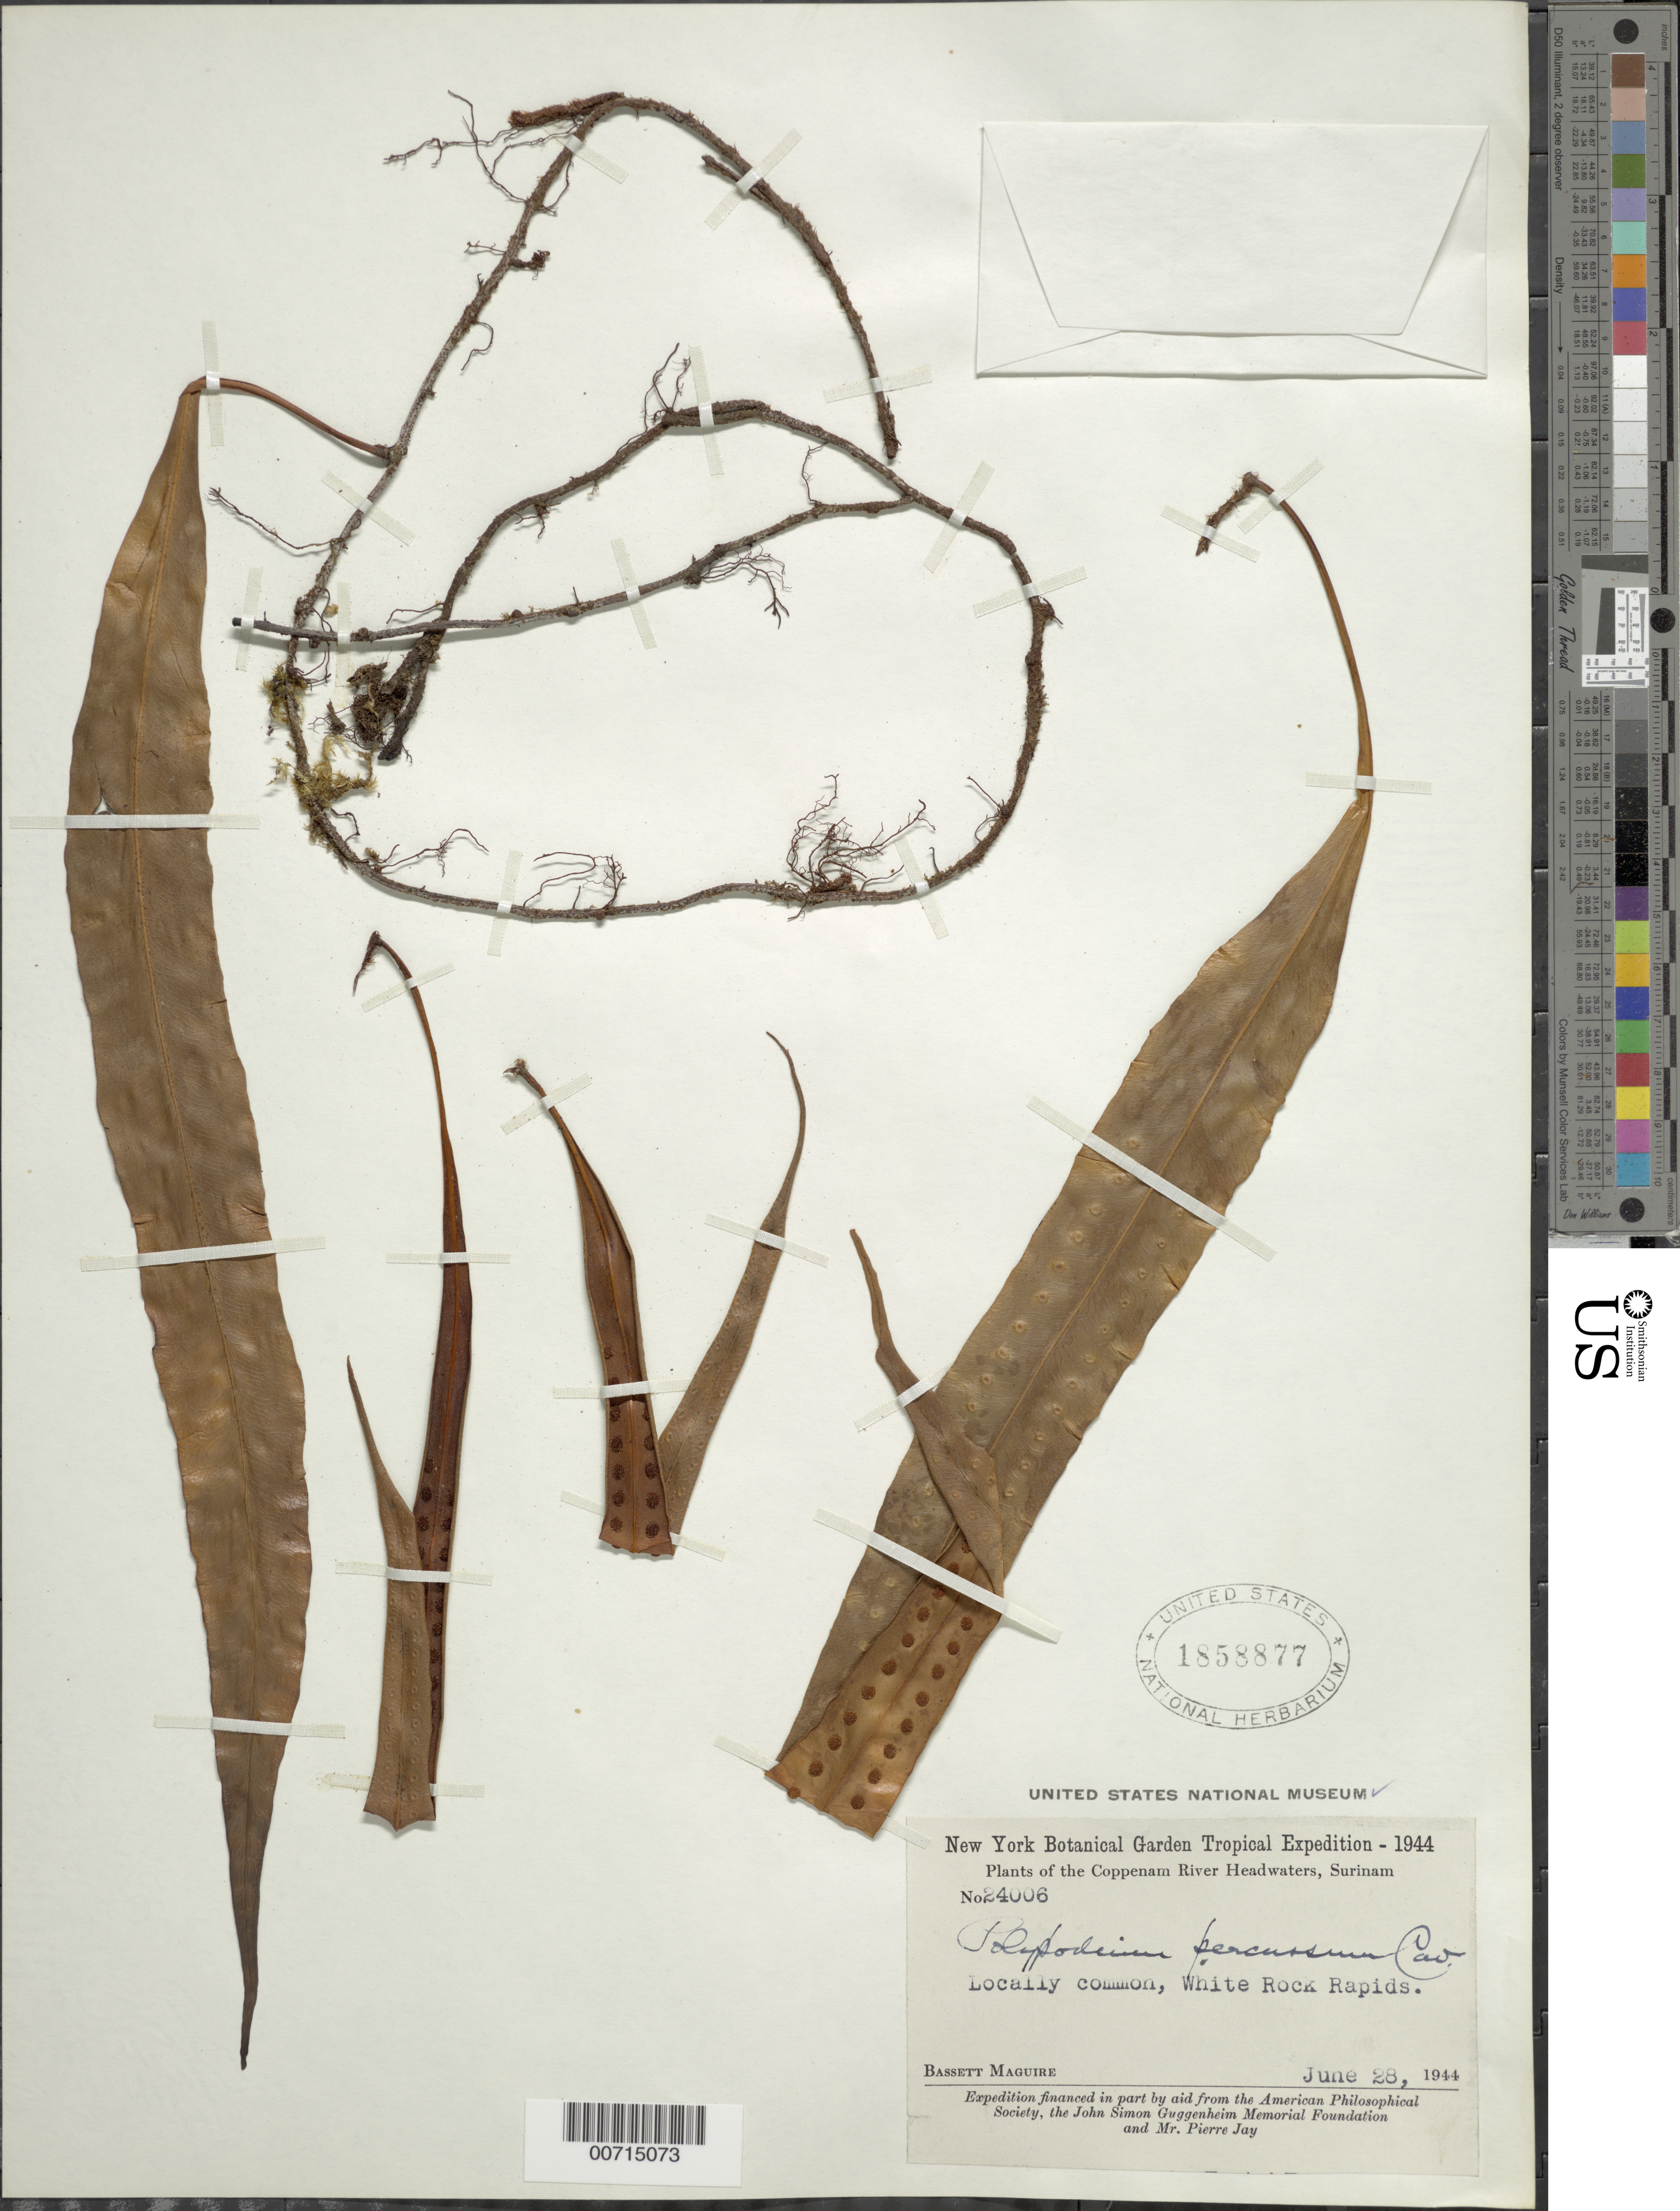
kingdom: Plantae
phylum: Tracheophyta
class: Polypodiopsida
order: Polypodiales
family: Polypodiaceae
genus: Microgramma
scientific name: Microgramma percussa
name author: (Cav.) de la Sota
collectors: B. Maguire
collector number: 24006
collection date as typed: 28-Jun-44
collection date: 1944-06-28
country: Suriname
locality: Saramacca River, White Rock Rapids, below Posoegronoe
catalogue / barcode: US 1858877